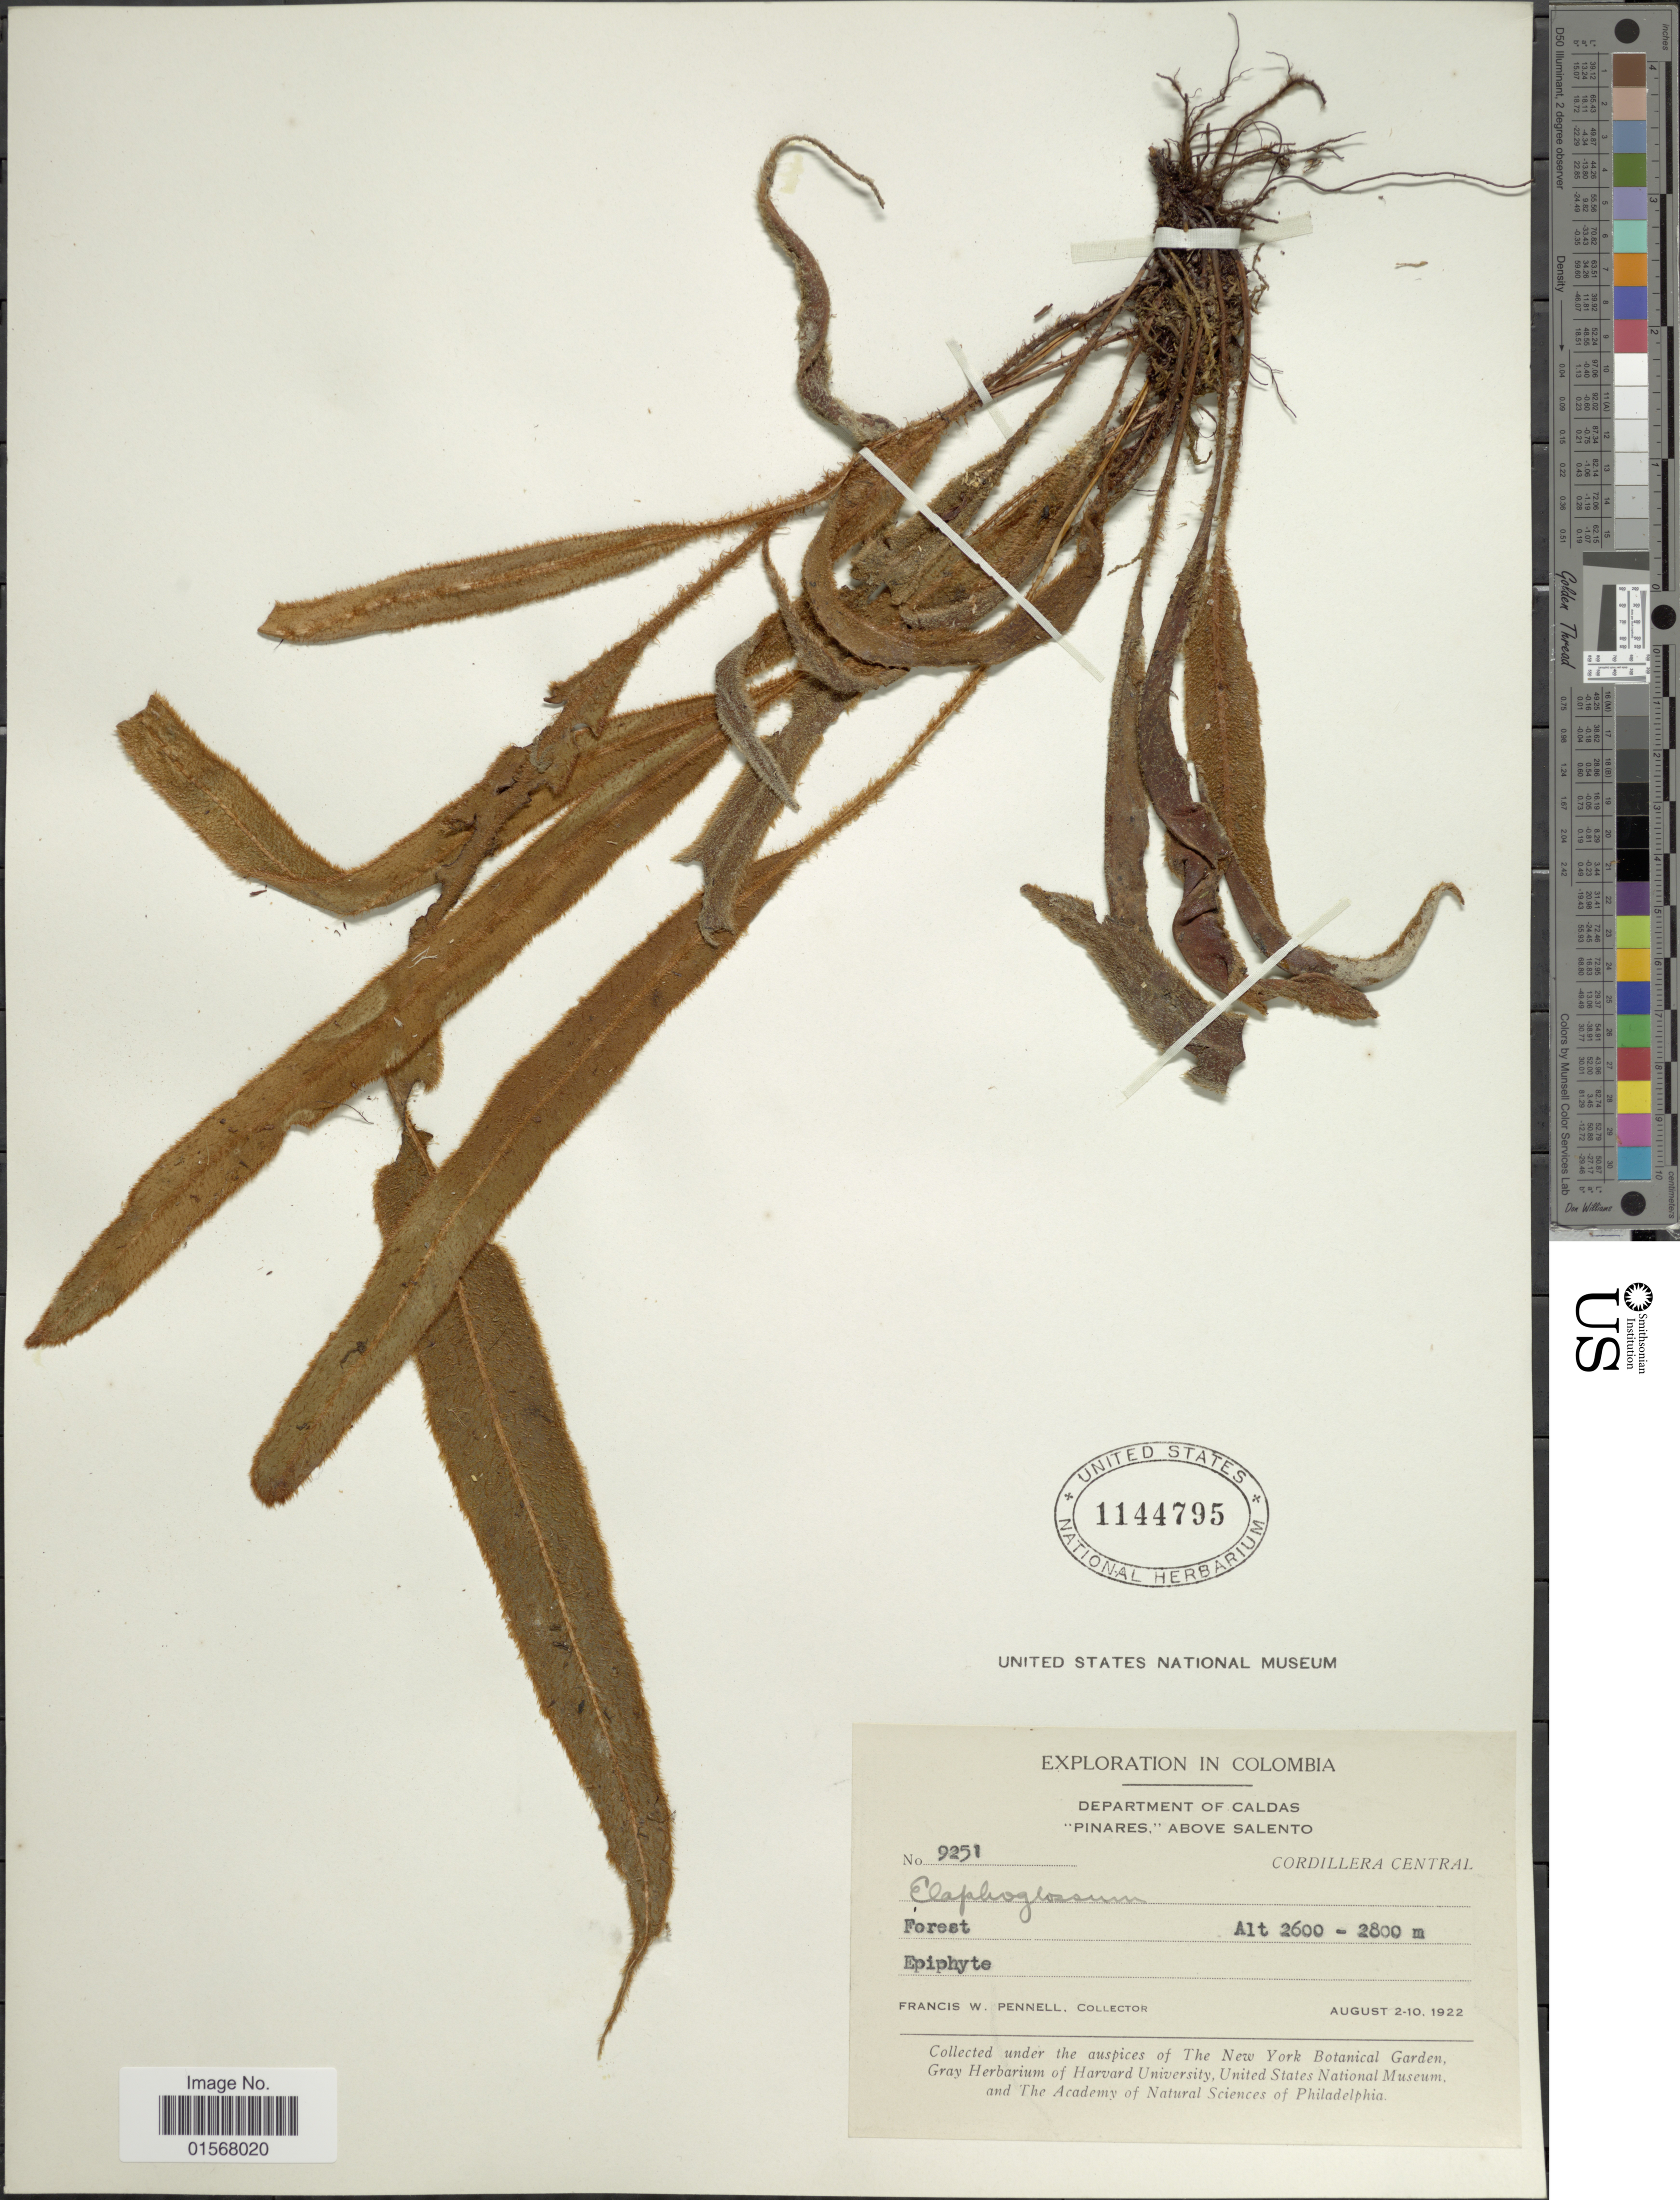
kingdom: Plantae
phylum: Tracheophyta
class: Polypodiopsida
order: Polypodiales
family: Dryopteridaceae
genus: Elaphoglossum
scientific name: Elaphoglossum sp.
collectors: F. W. Pennell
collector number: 9251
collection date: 1922-08-02/1922-08-10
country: Colombia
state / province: Caldas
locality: Department of Caldas, "Pinares," above Salento, Cordillera Central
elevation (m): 2600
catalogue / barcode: US 1144795